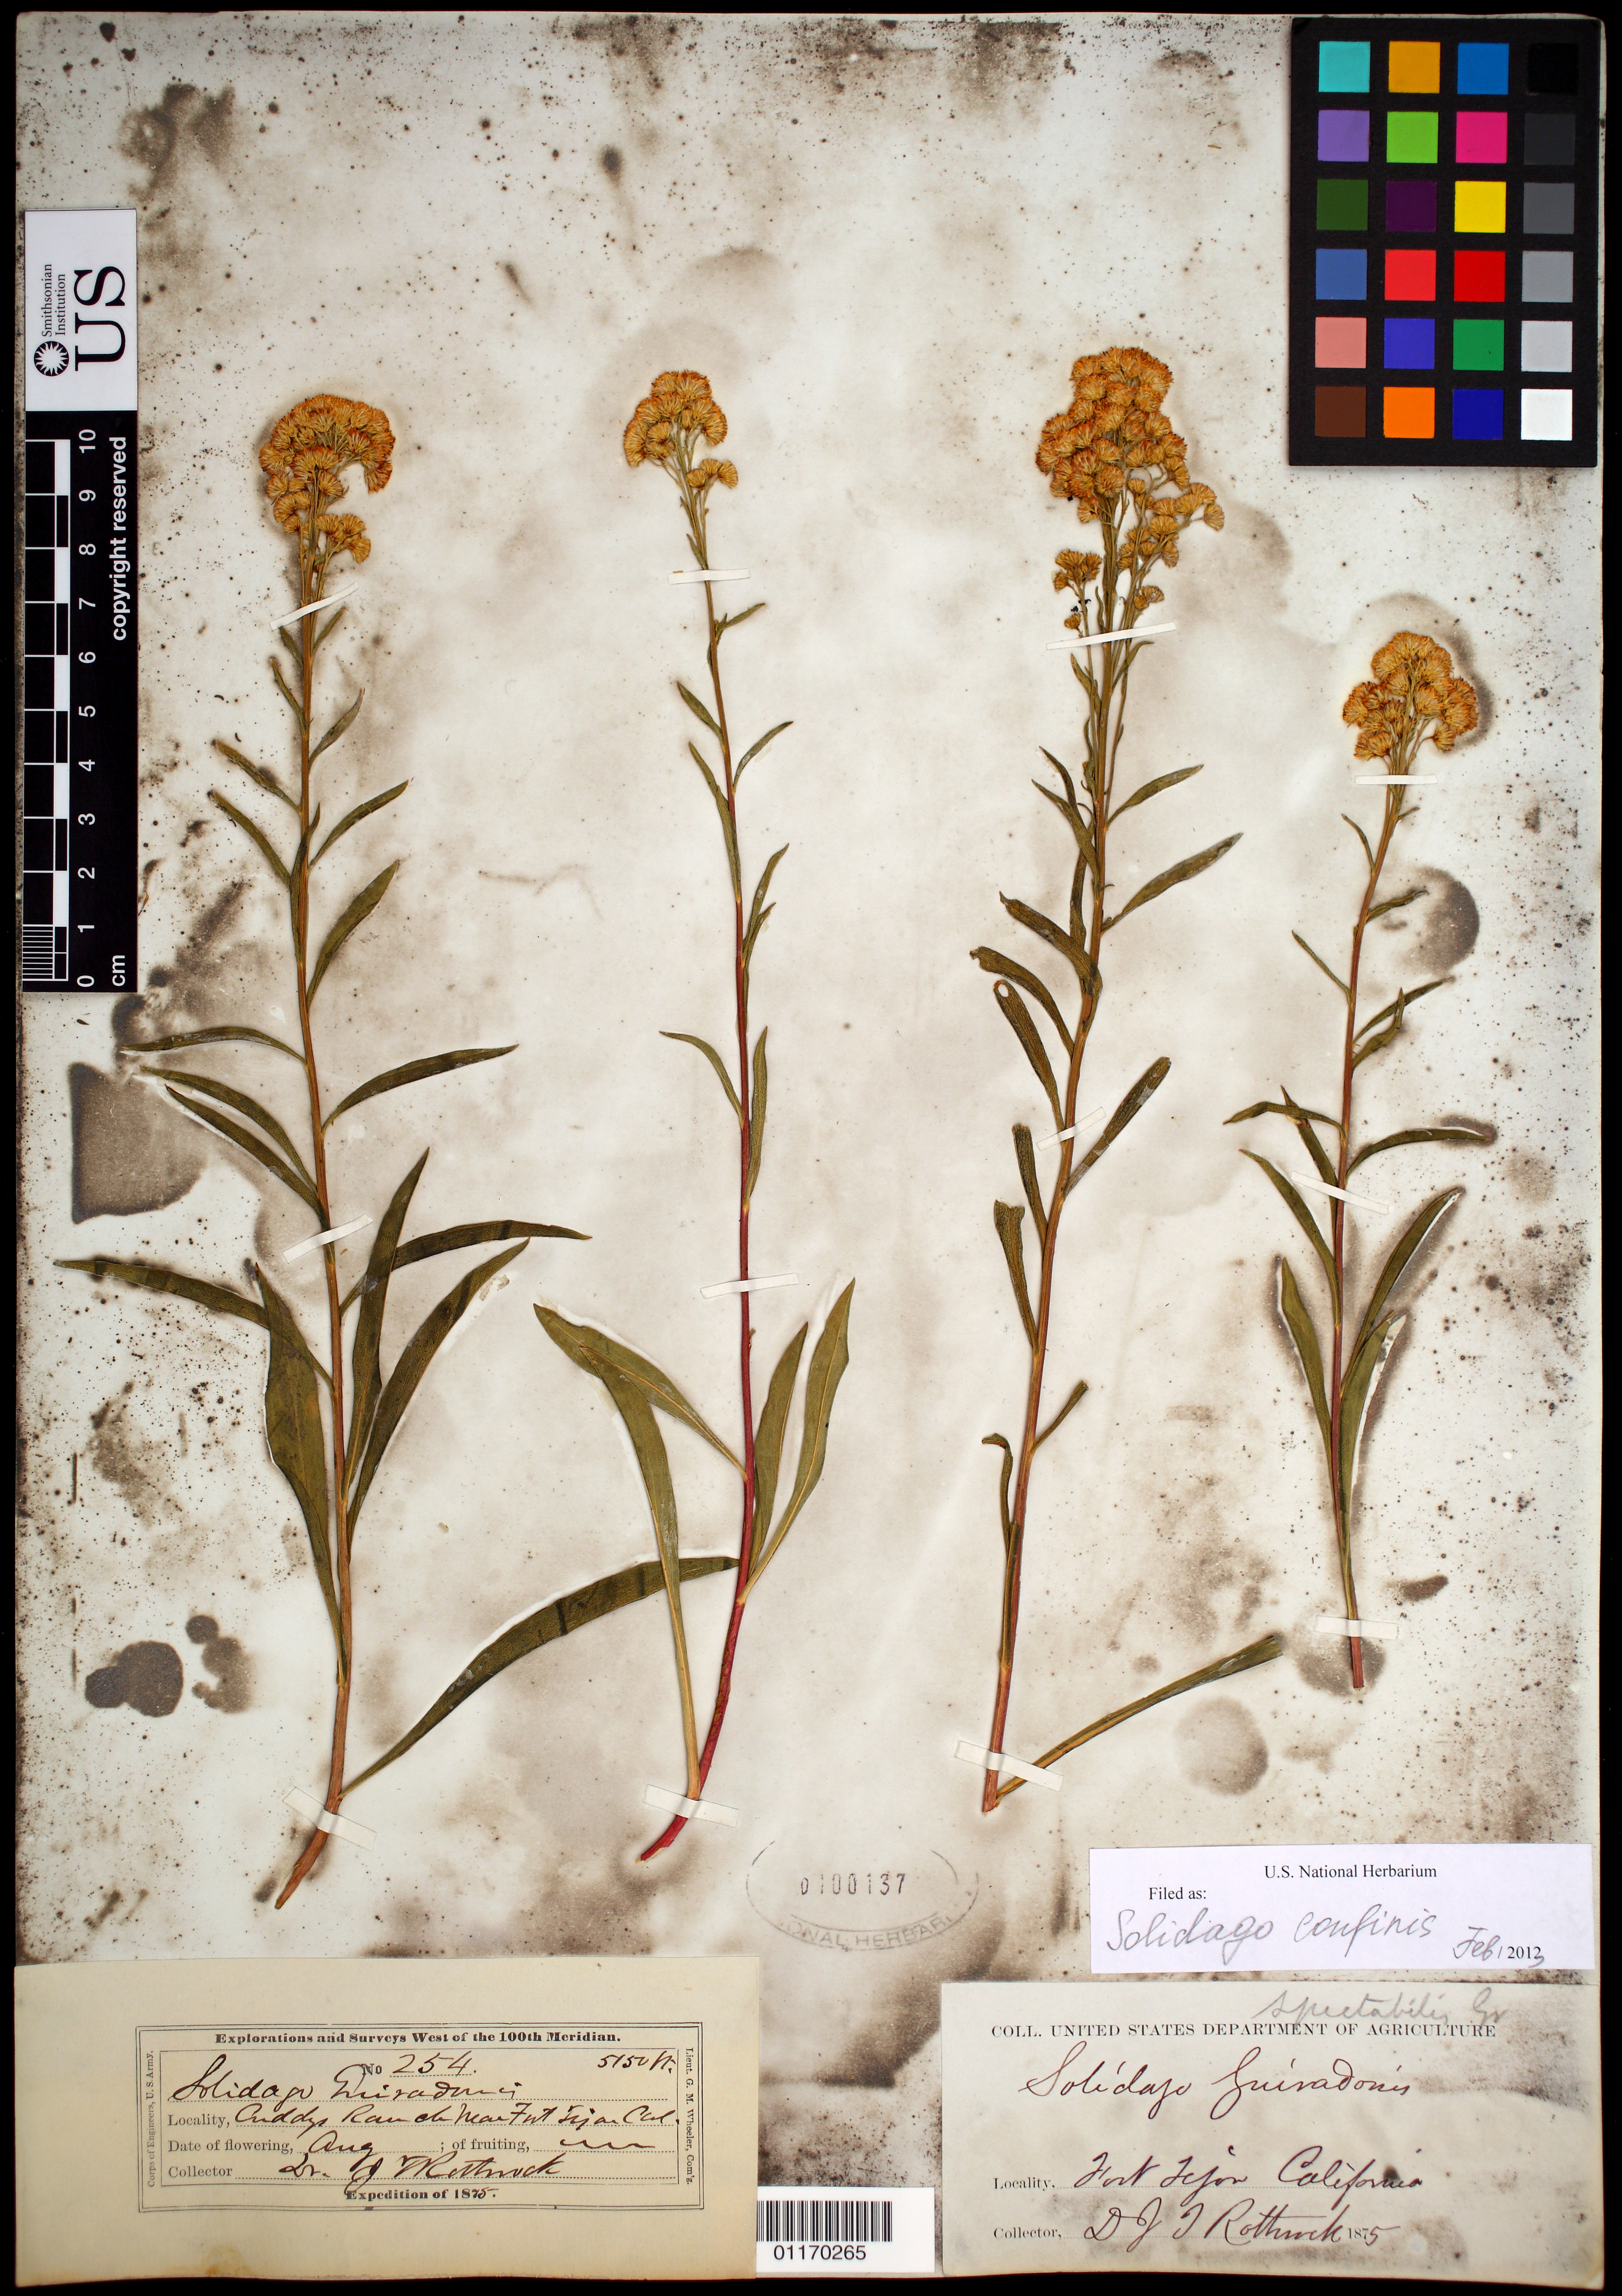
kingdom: Plantae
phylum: Tracheophyta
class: Magnoliopsida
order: Asterales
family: Asteraceae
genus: Solidago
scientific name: Solidago confinis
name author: A. Gray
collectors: J. T. Rothrock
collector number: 254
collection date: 1875-08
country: United States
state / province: California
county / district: Kern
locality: Cuddy's Ranch near Fort Tejon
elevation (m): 1570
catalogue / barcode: US 100137